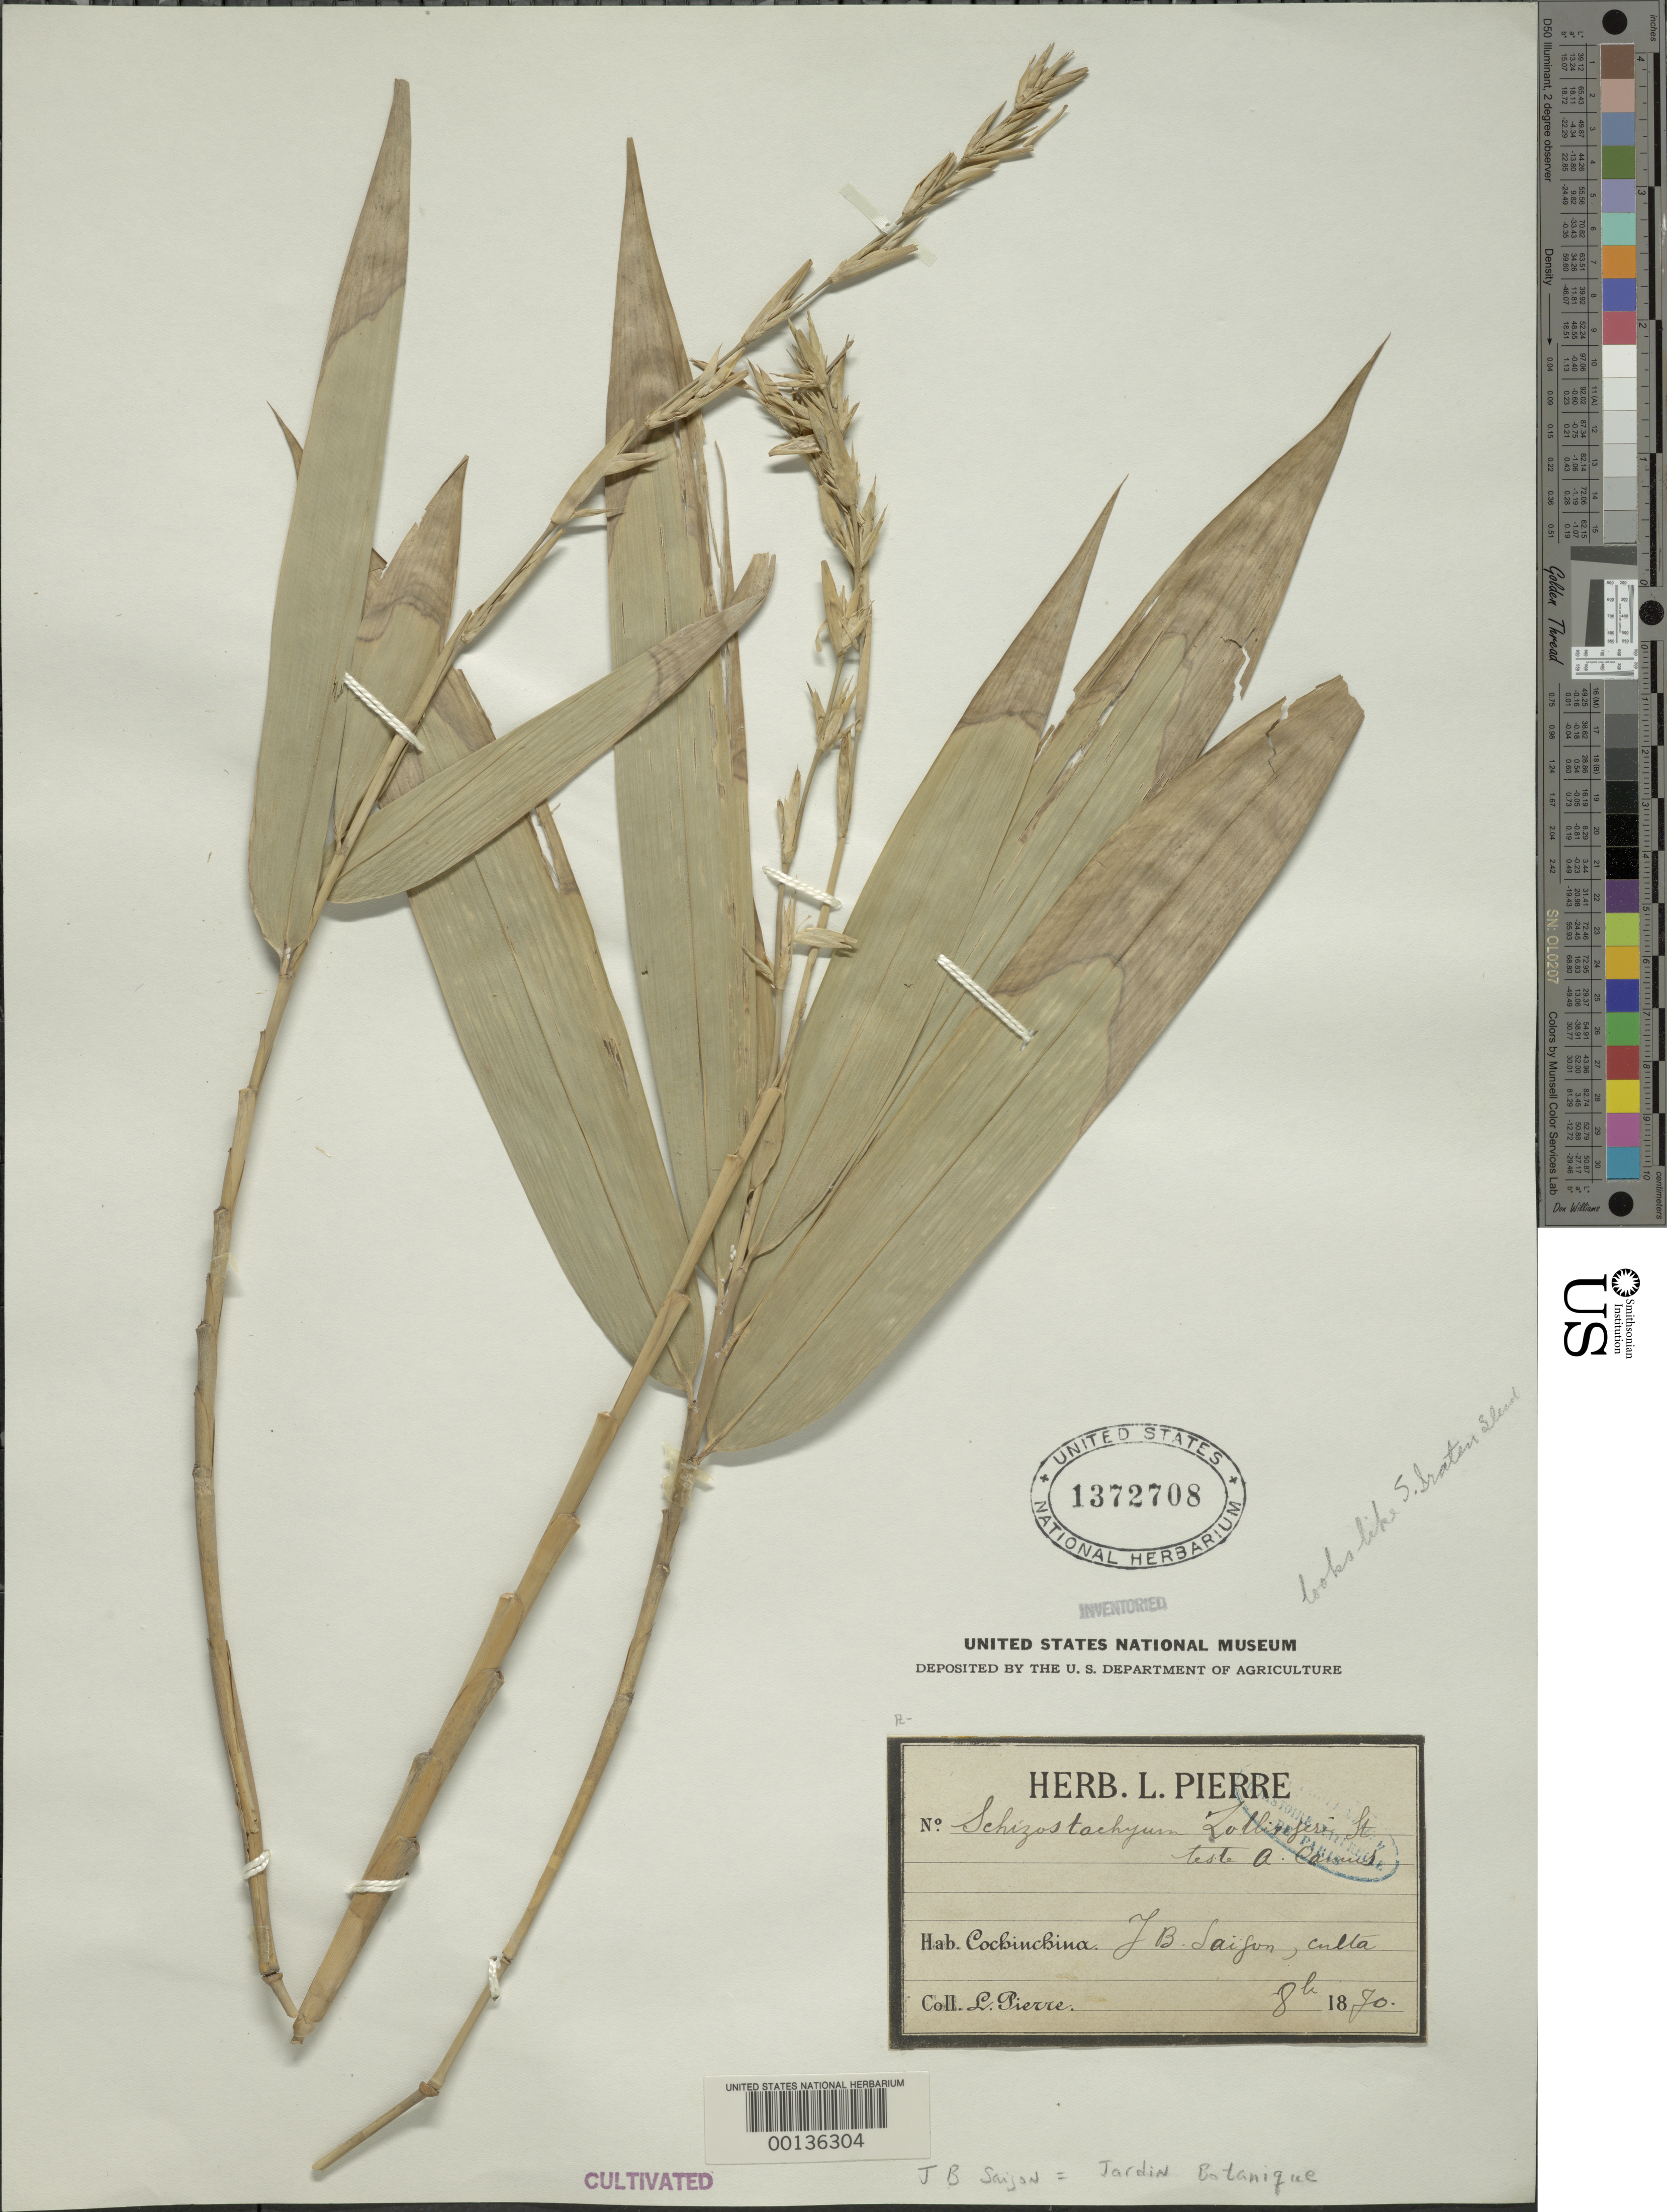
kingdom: Plantae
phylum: Tracheophyta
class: Liliopsida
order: Poales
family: Poaceae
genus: Schizostachyum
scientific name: Schizostachyum zollingeri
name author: Steud.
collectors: J. Pierre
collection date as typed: Aug 1870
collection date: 1870-08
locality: Jardin botanique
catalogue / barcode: US 1372708